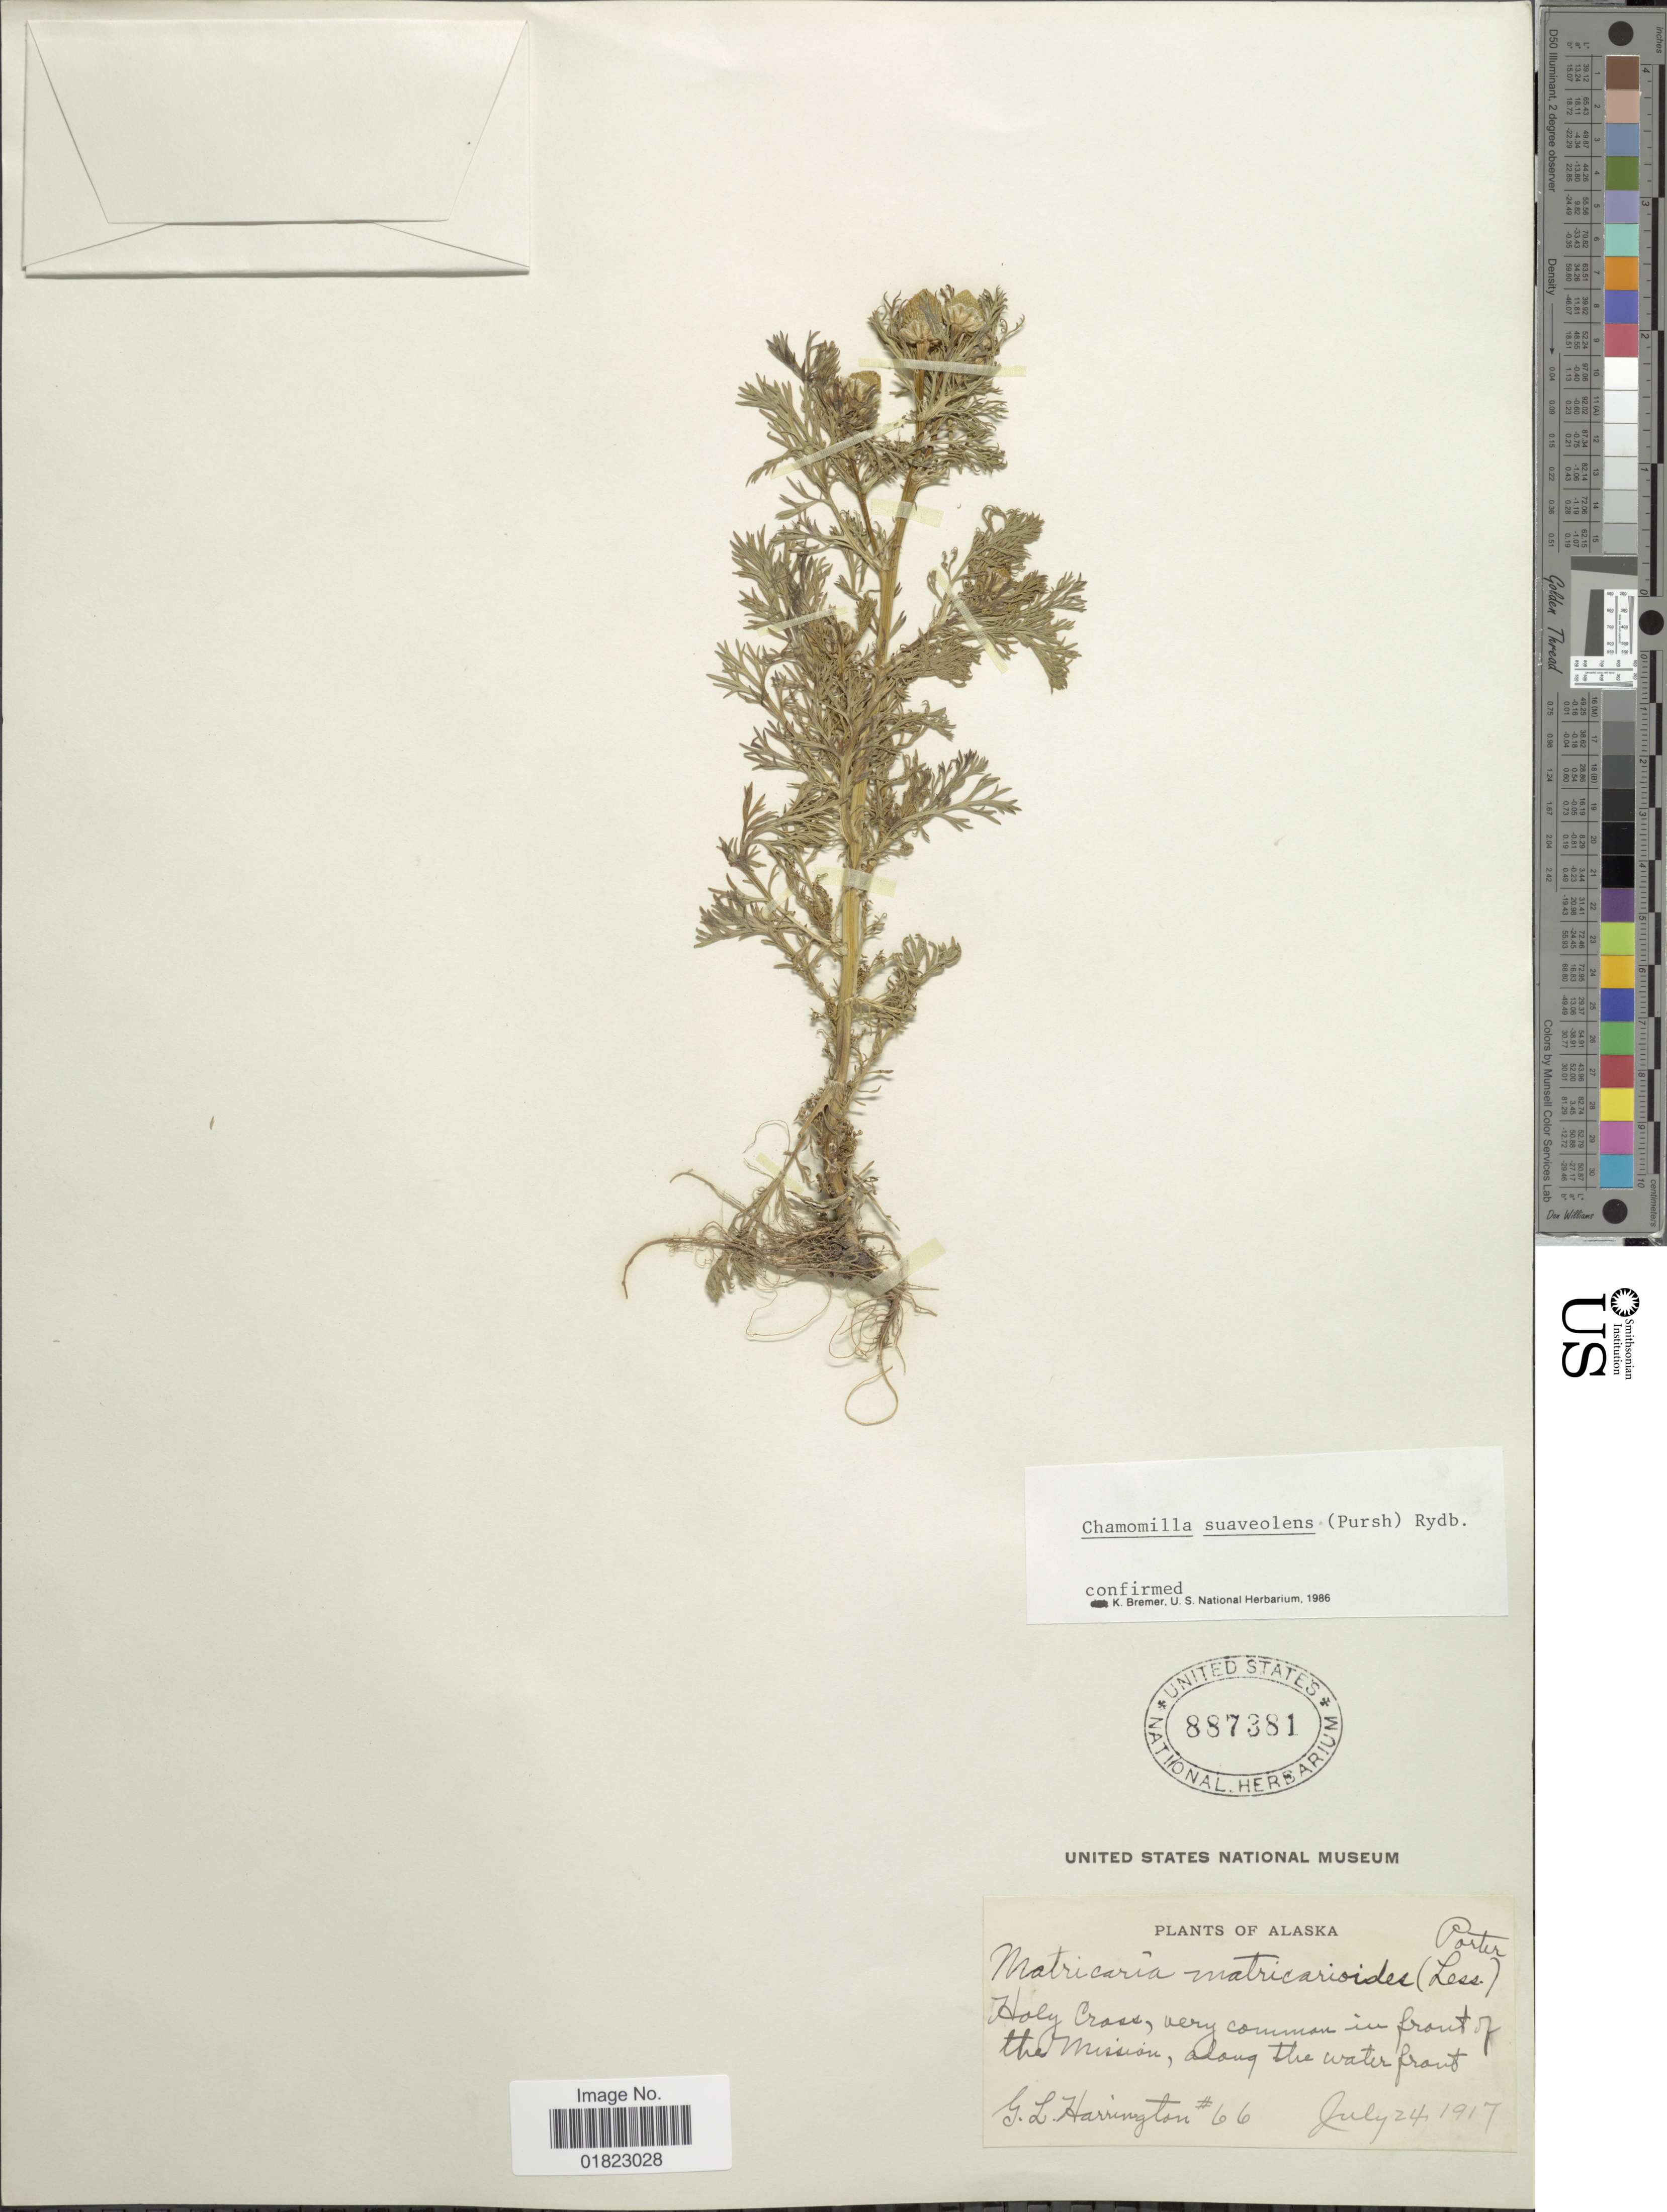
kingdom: Plantae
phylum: Tracheophyta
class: Magnoliopsida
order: Asterales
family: Asteraceae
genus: Matricaria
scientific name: Matricaria matricarioides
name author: (Less.) Porter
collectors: G. Harrington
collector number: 66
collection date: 1917-07-24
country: United States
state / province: Alaska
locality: Alaska. Holy Cross, In front of The Mission, Along the water front.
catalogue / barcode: US 887381